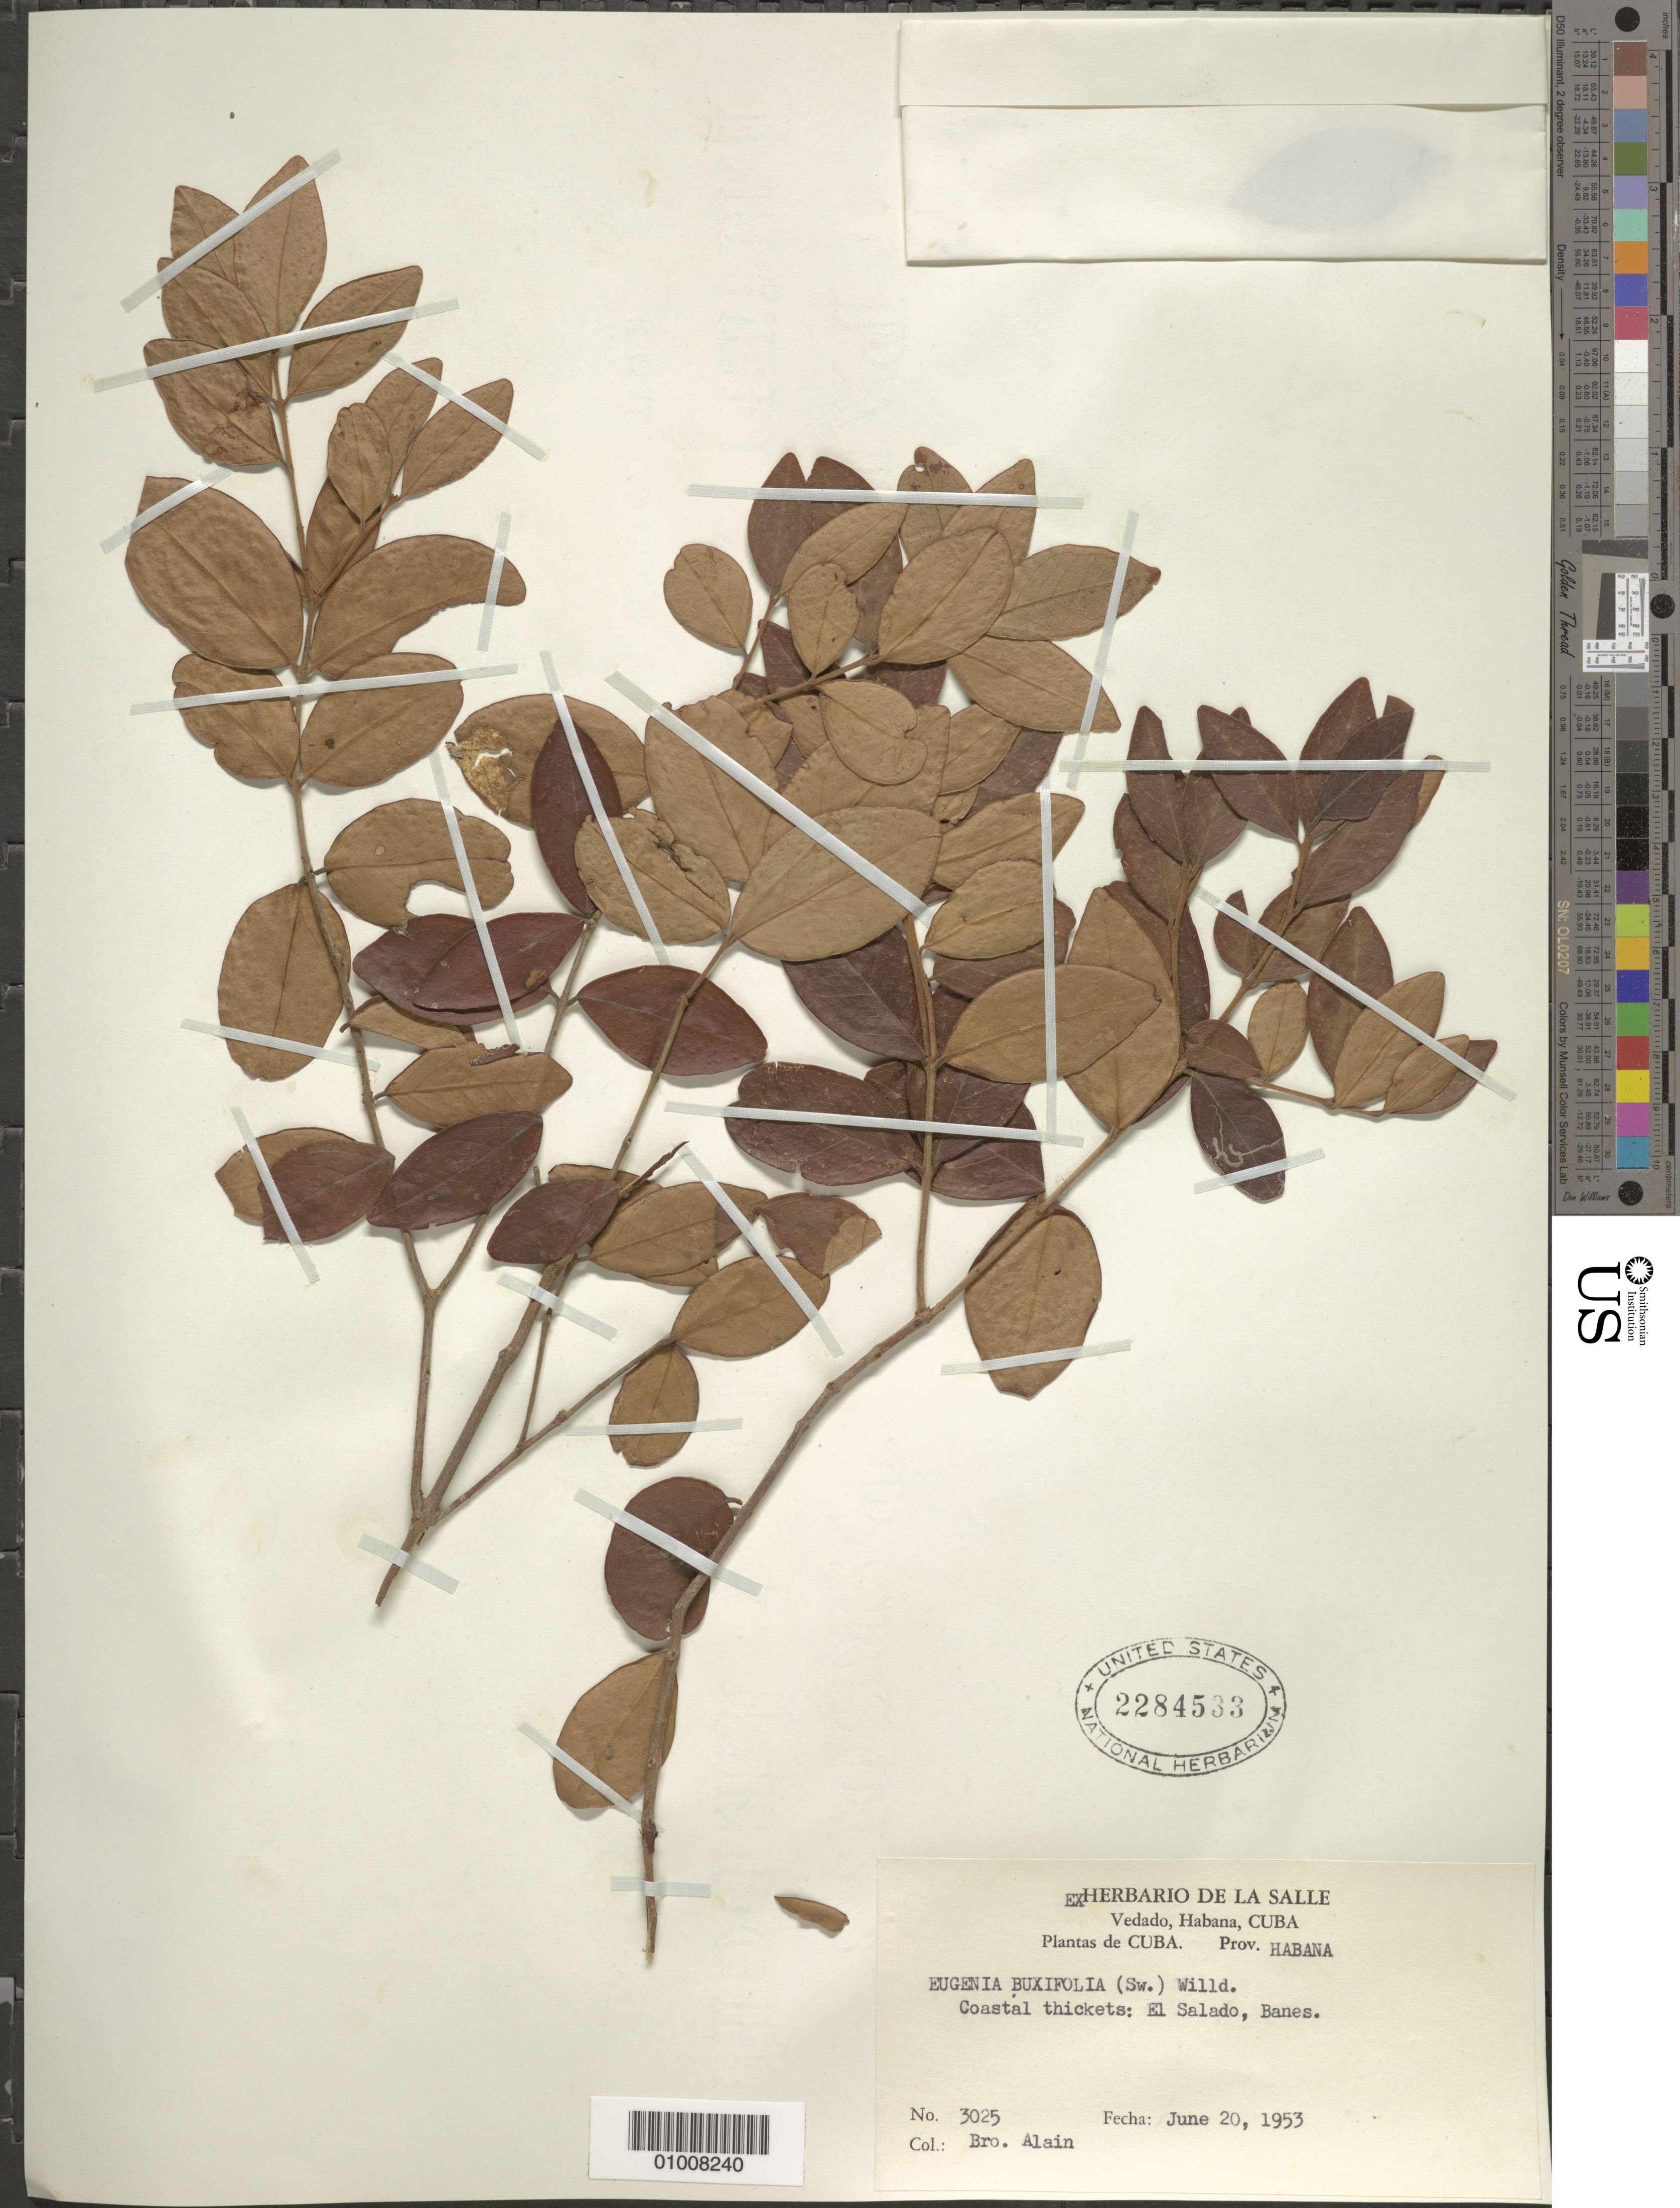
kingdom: Plantae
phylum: Tracheophyta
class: Magnoliopsida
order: Myrtales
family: Myrtaceae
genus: Eugenia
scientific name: Eugenia foetida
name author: Pers.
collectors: A. H. Liogier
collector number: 3025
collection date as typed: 20 Jun 1953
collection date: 1953-06-20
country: Cuba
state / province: Holguín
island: Cuba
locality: El Salado, Banes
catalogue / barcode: US 2284533